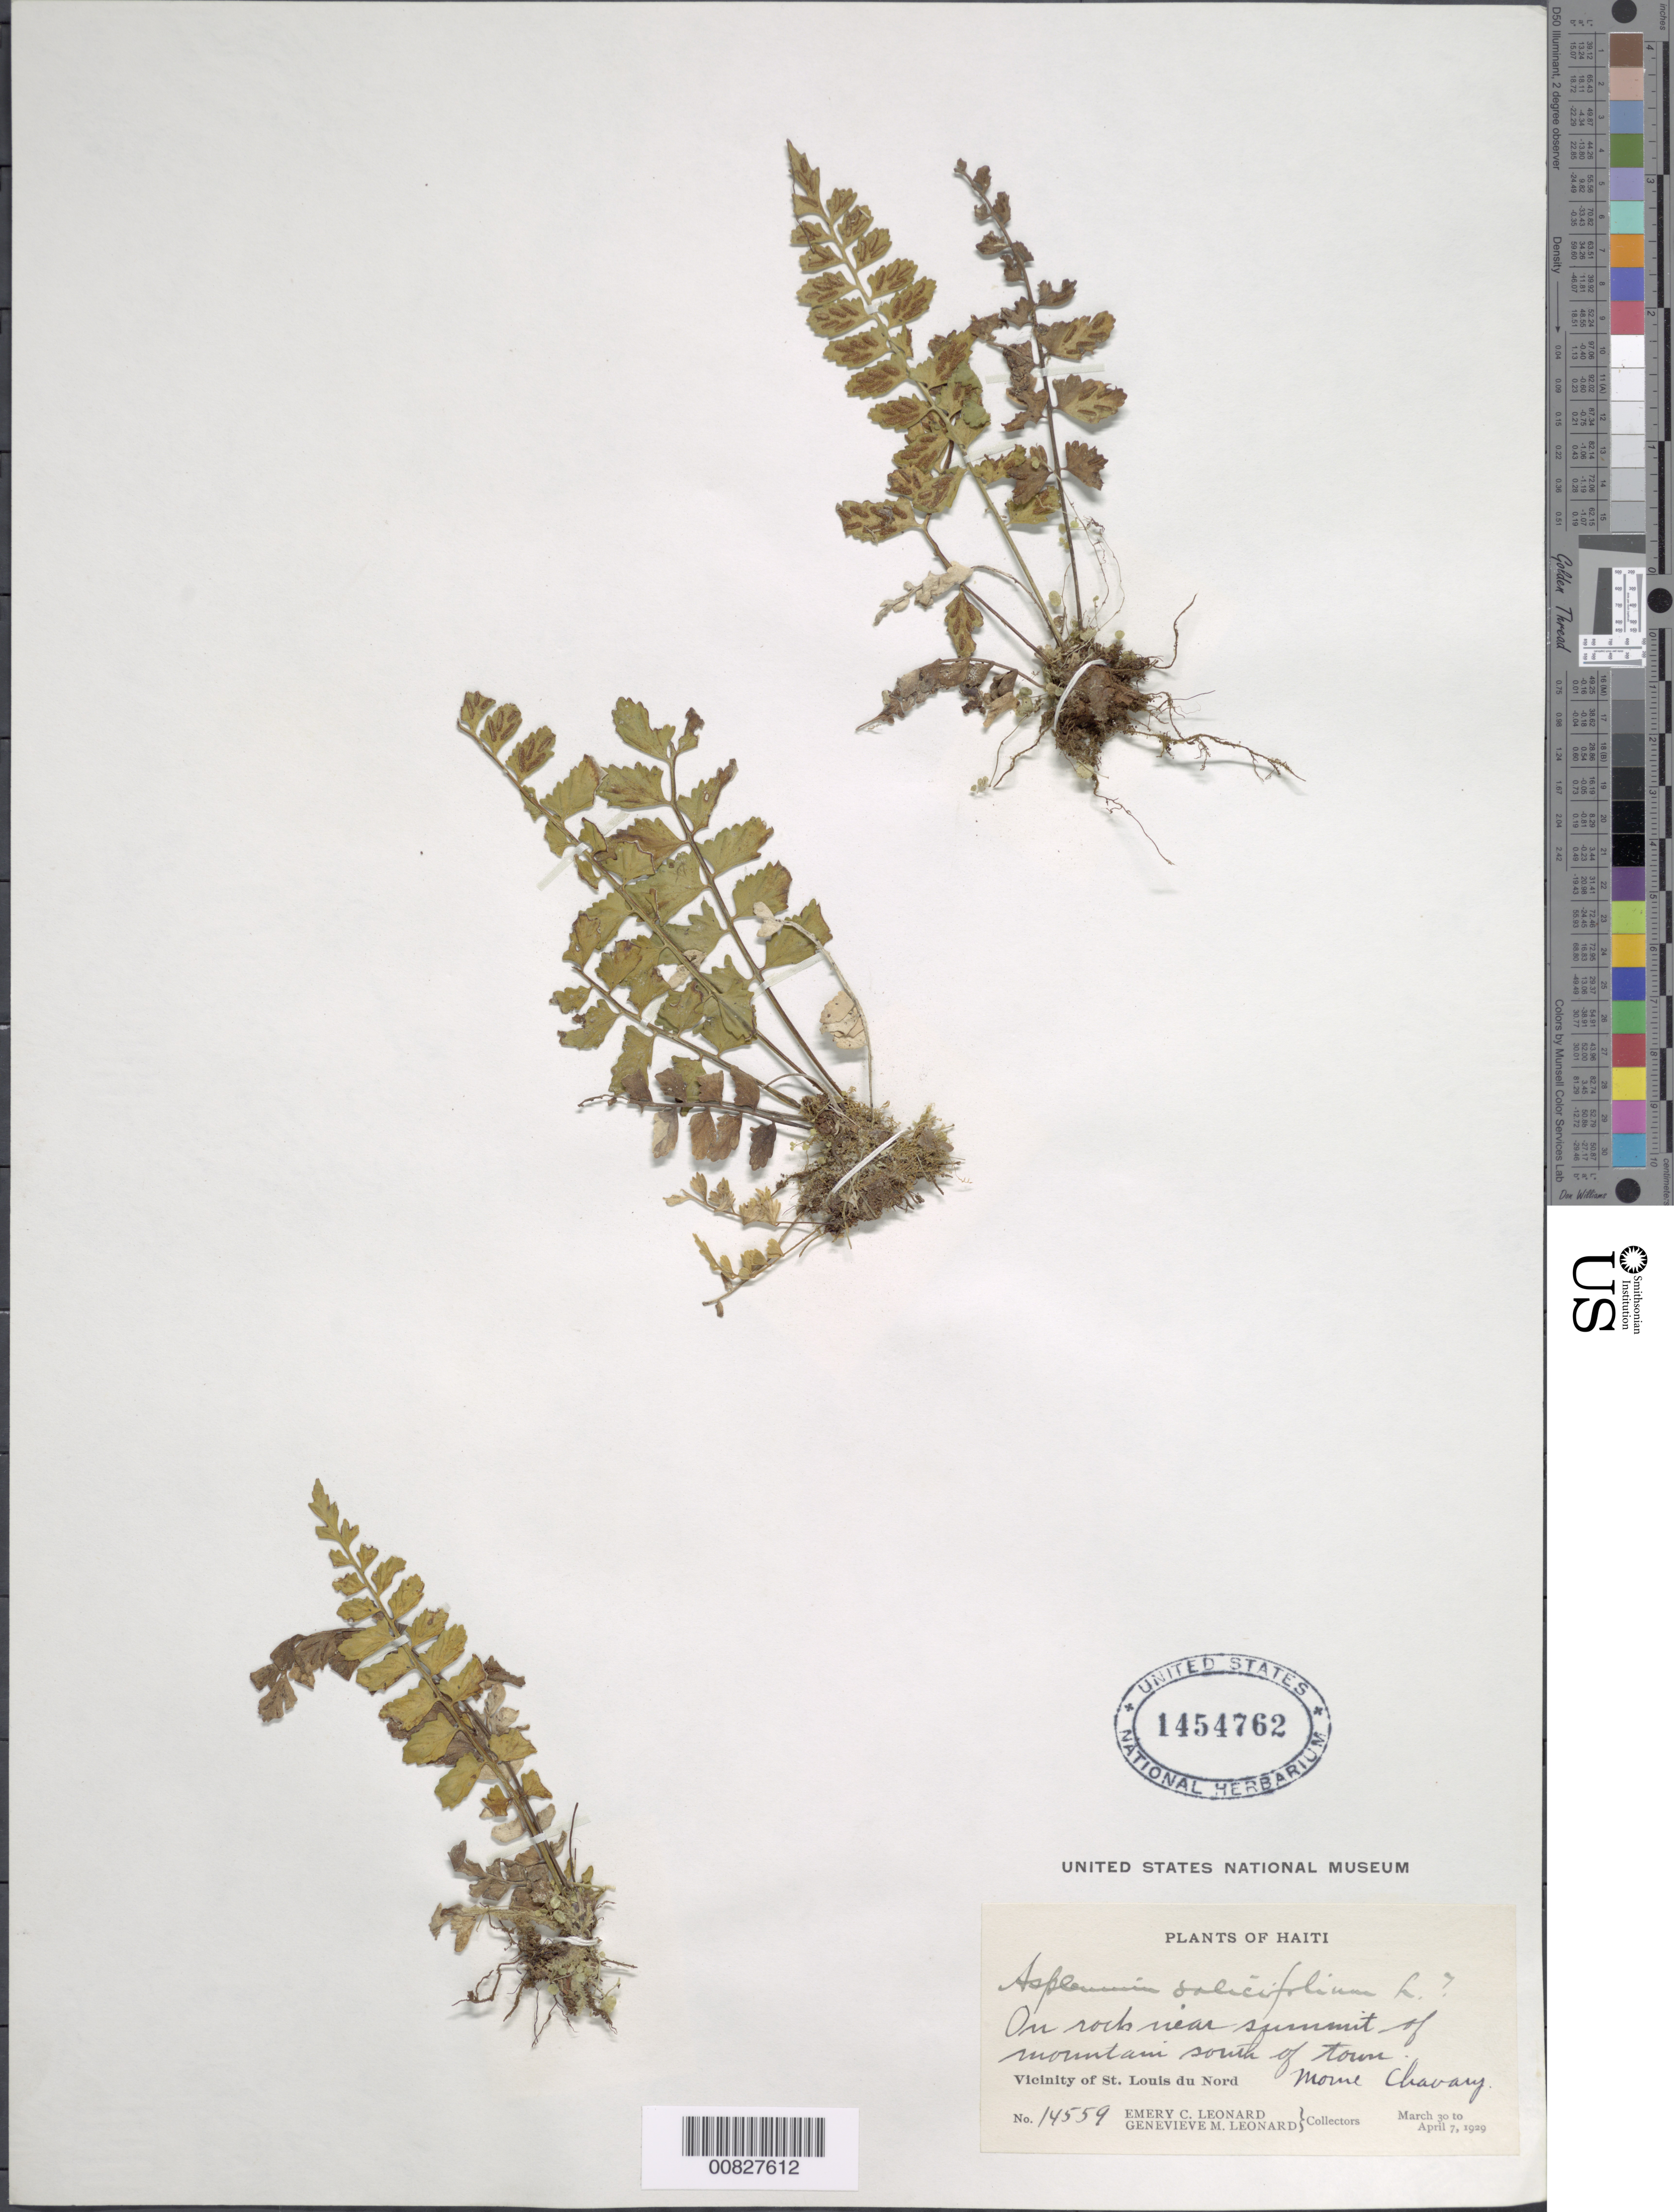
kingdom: Plantae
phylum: Tracheophyta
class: Polypodiopsida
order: Polypodiales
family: Aspleniaceae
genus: Asplenium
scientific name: Asplenium salicifolium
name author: L.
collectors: E. C. Leonard & G. M. Leonard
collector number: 14559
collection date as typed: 30 Mar 1929 to 07 Apr 1929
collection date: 1929-03-30/1929-04-07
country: Haiti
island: Hispaniola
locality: S. Louis du Nord, S of town, Morne Chavary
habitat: On rock near summit of mountain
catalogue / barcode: US 1454762